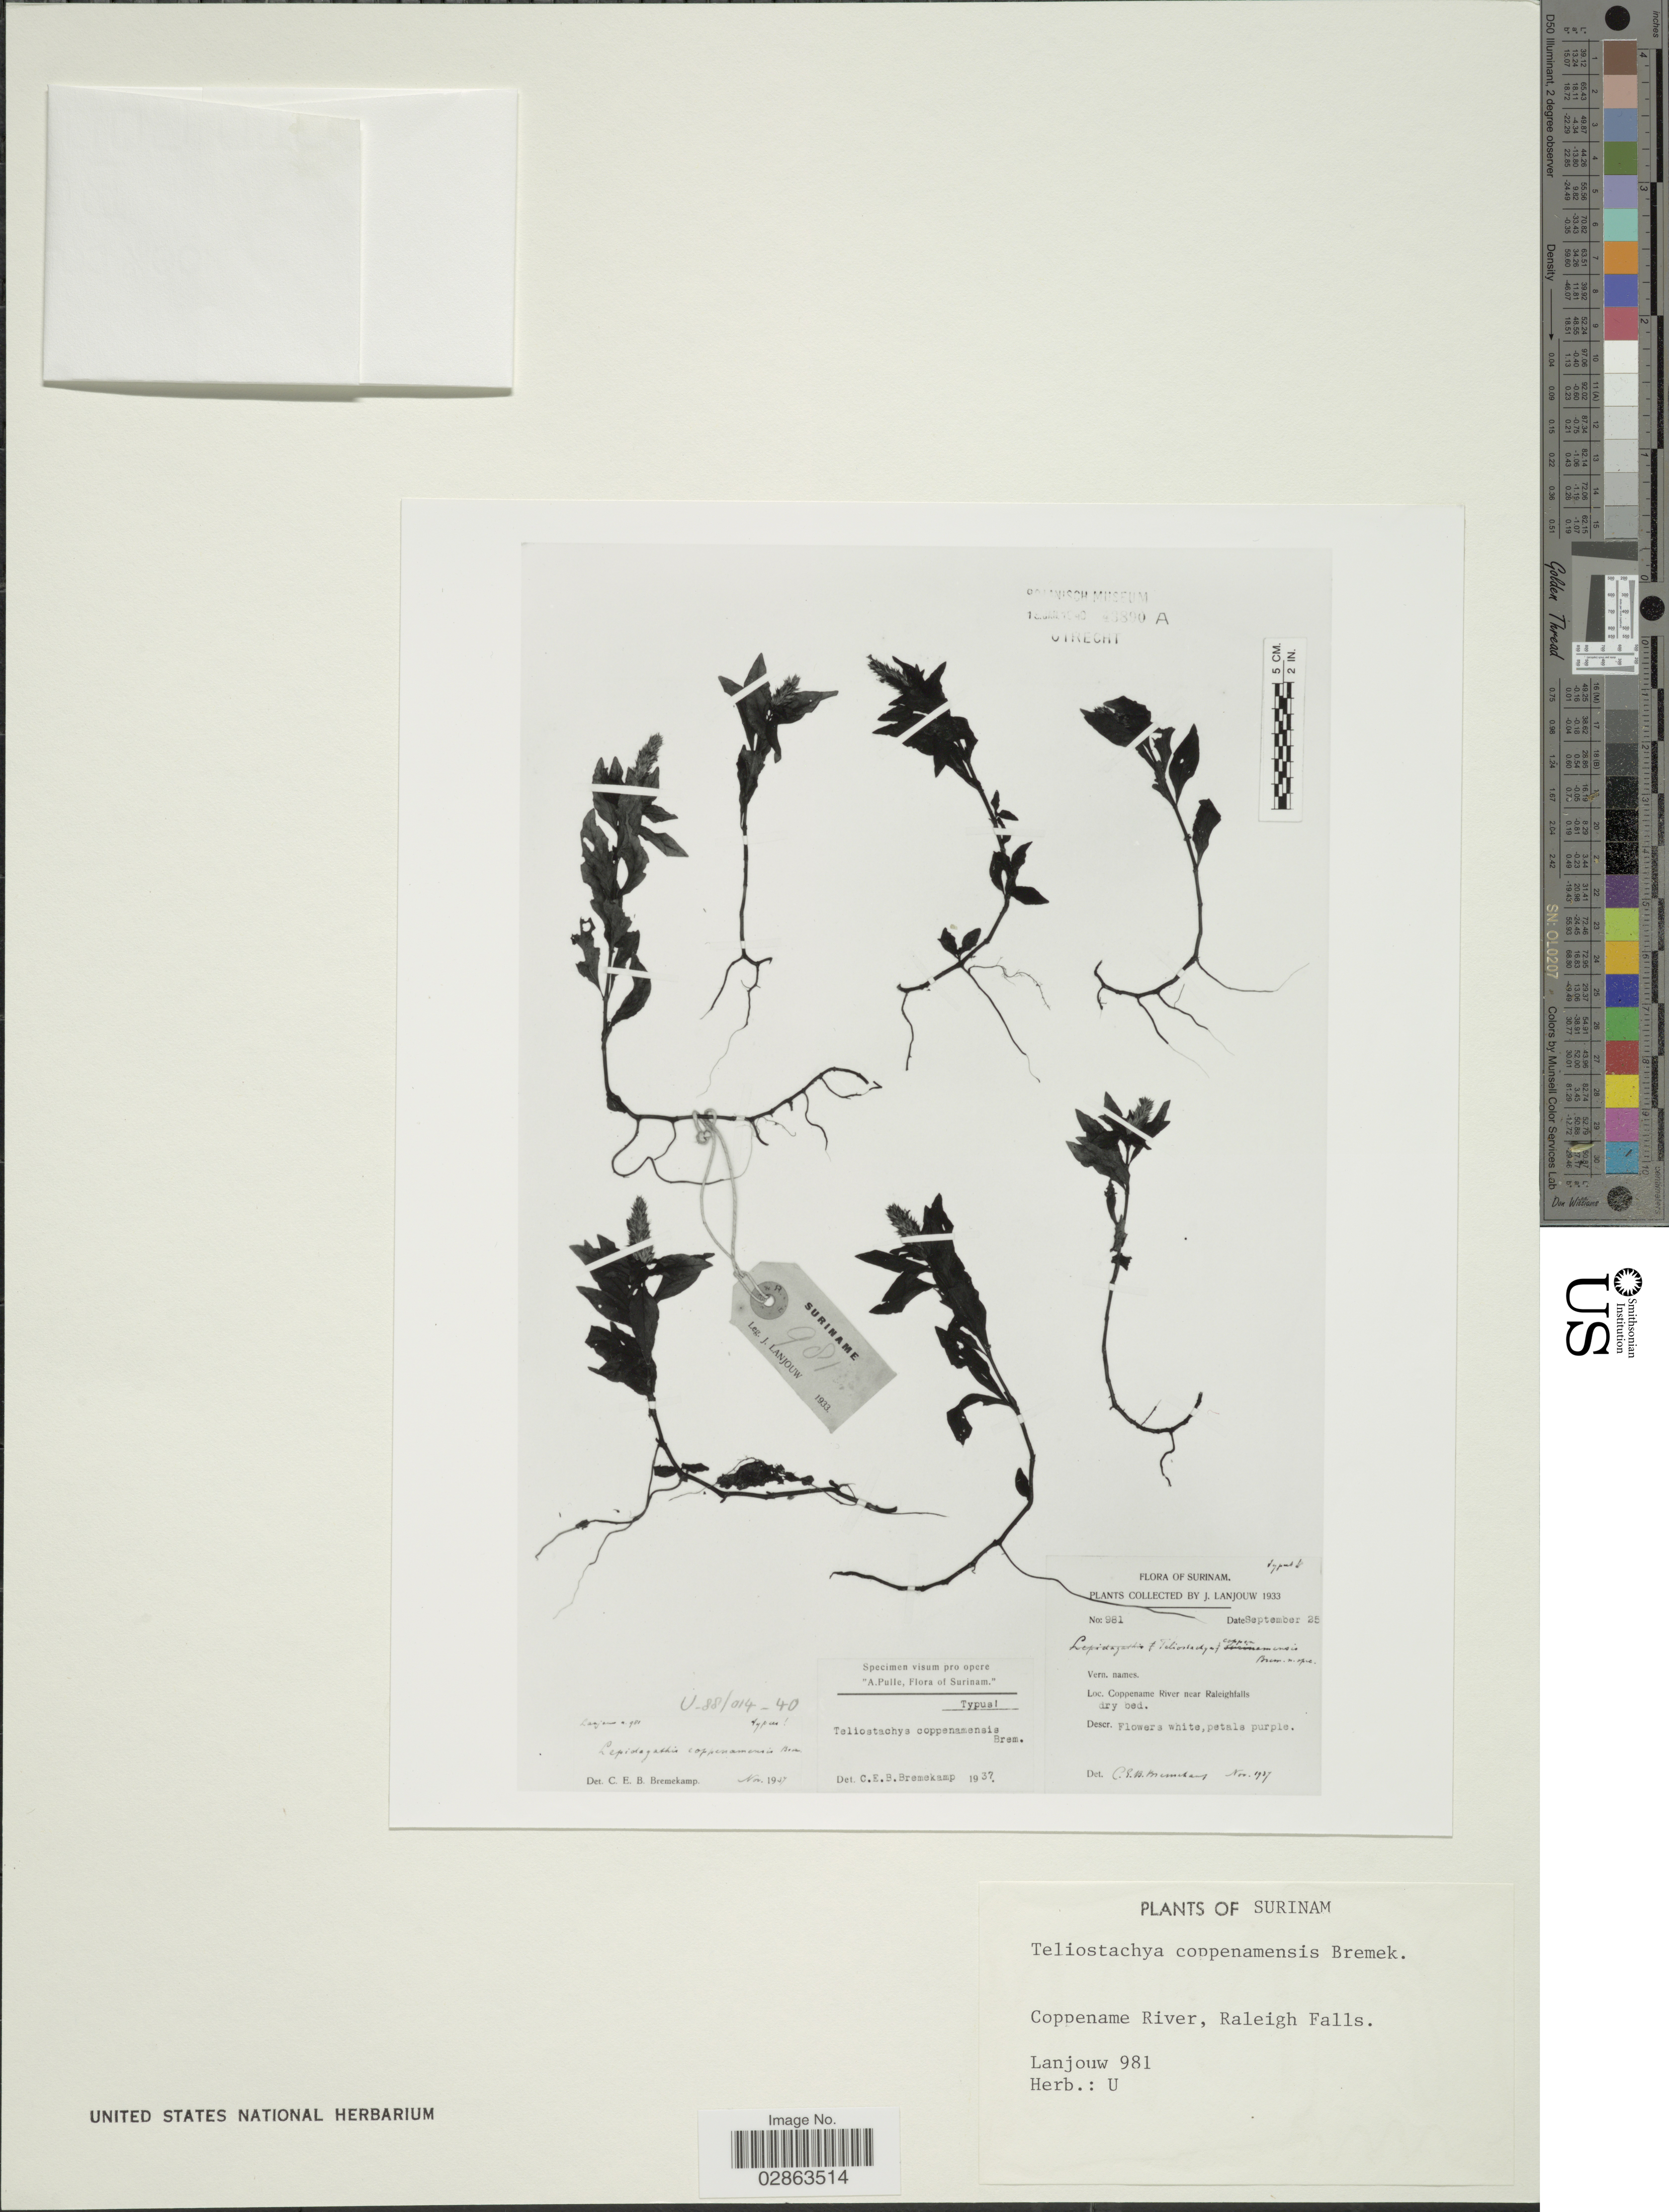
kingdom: Plantae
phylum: Tracheophyta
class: Magnoliopsida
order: Lamiales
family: Acanthaceae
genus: Teliostachya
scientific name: Teliostachya cataractae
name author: Nees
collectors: J. Lanjouw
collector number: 981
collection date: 1933-09-25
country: Suriname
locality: Coppename River, near Raleigh Falls.